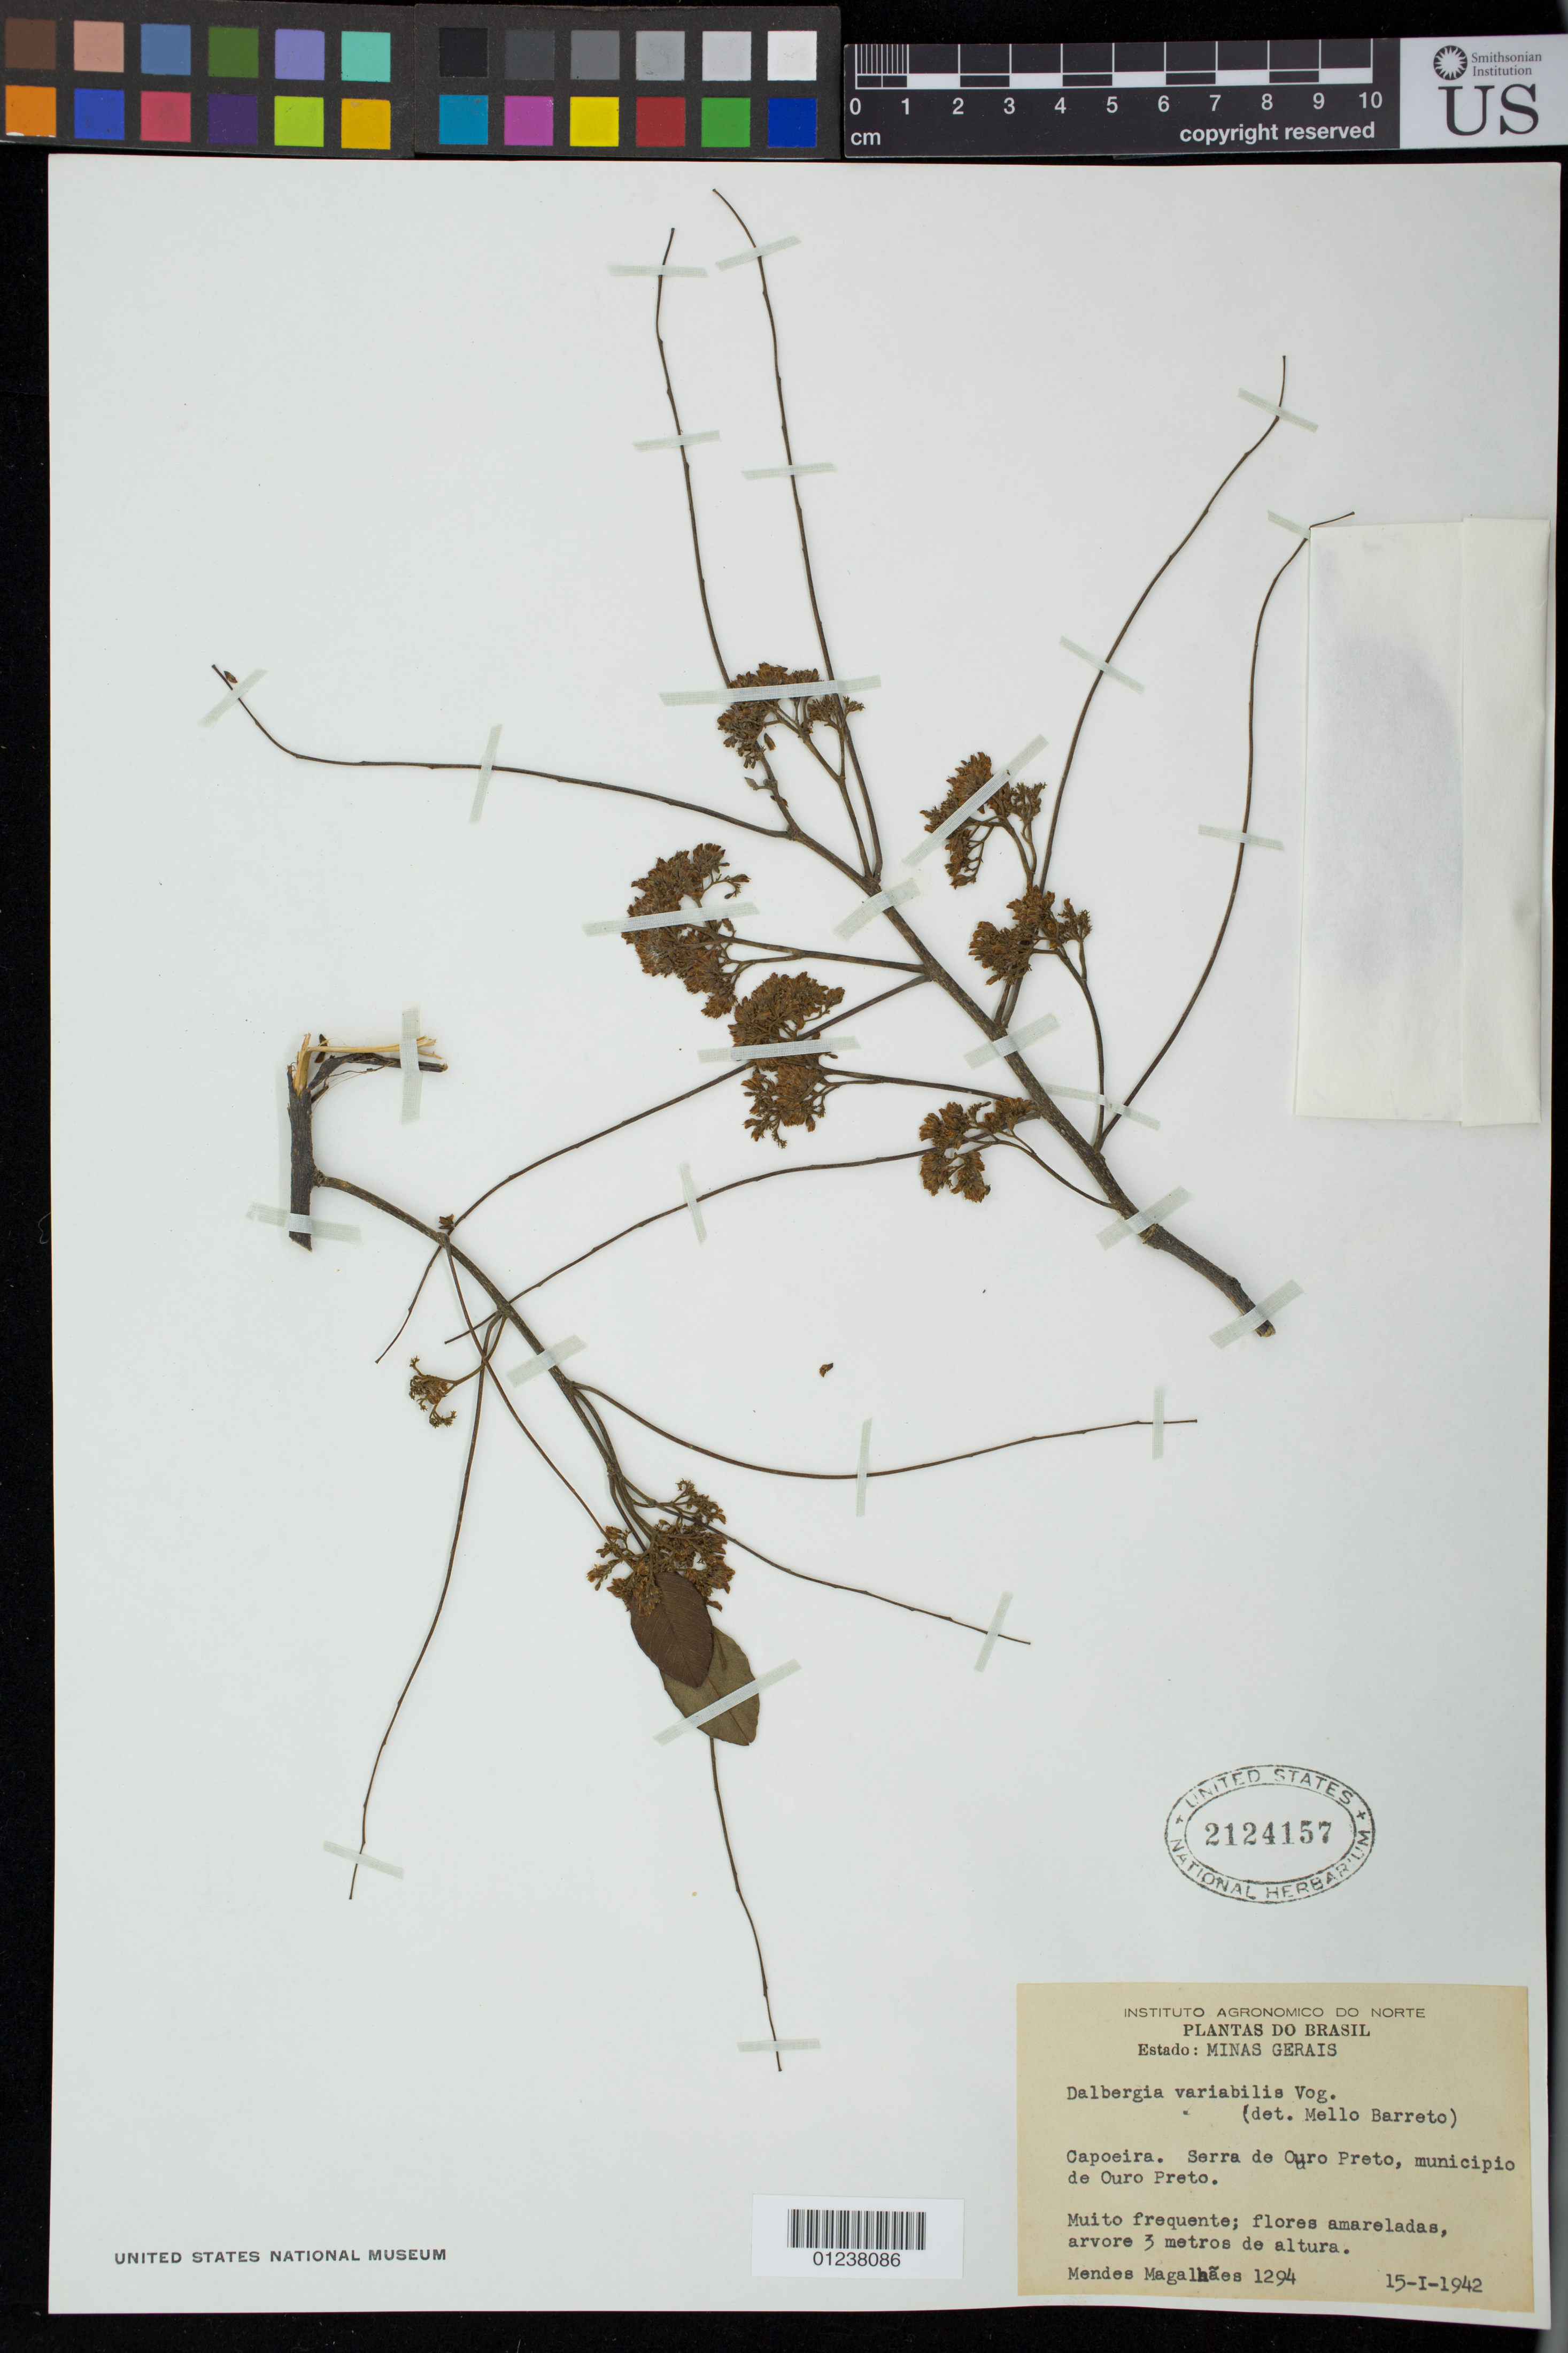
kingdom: Plantae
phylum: Tracheophyta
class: Magnoliopsida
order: Fabales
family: Fabaceae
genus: Dalbergia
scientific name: Dalbergia frutescens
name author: (Vell.) Britton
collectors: M. Magalhães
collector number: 1294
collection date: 1942-01-15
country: Brazil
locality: Serra de Ouro Preto, municipio de Ouro Preto,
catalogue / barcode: US 2124157